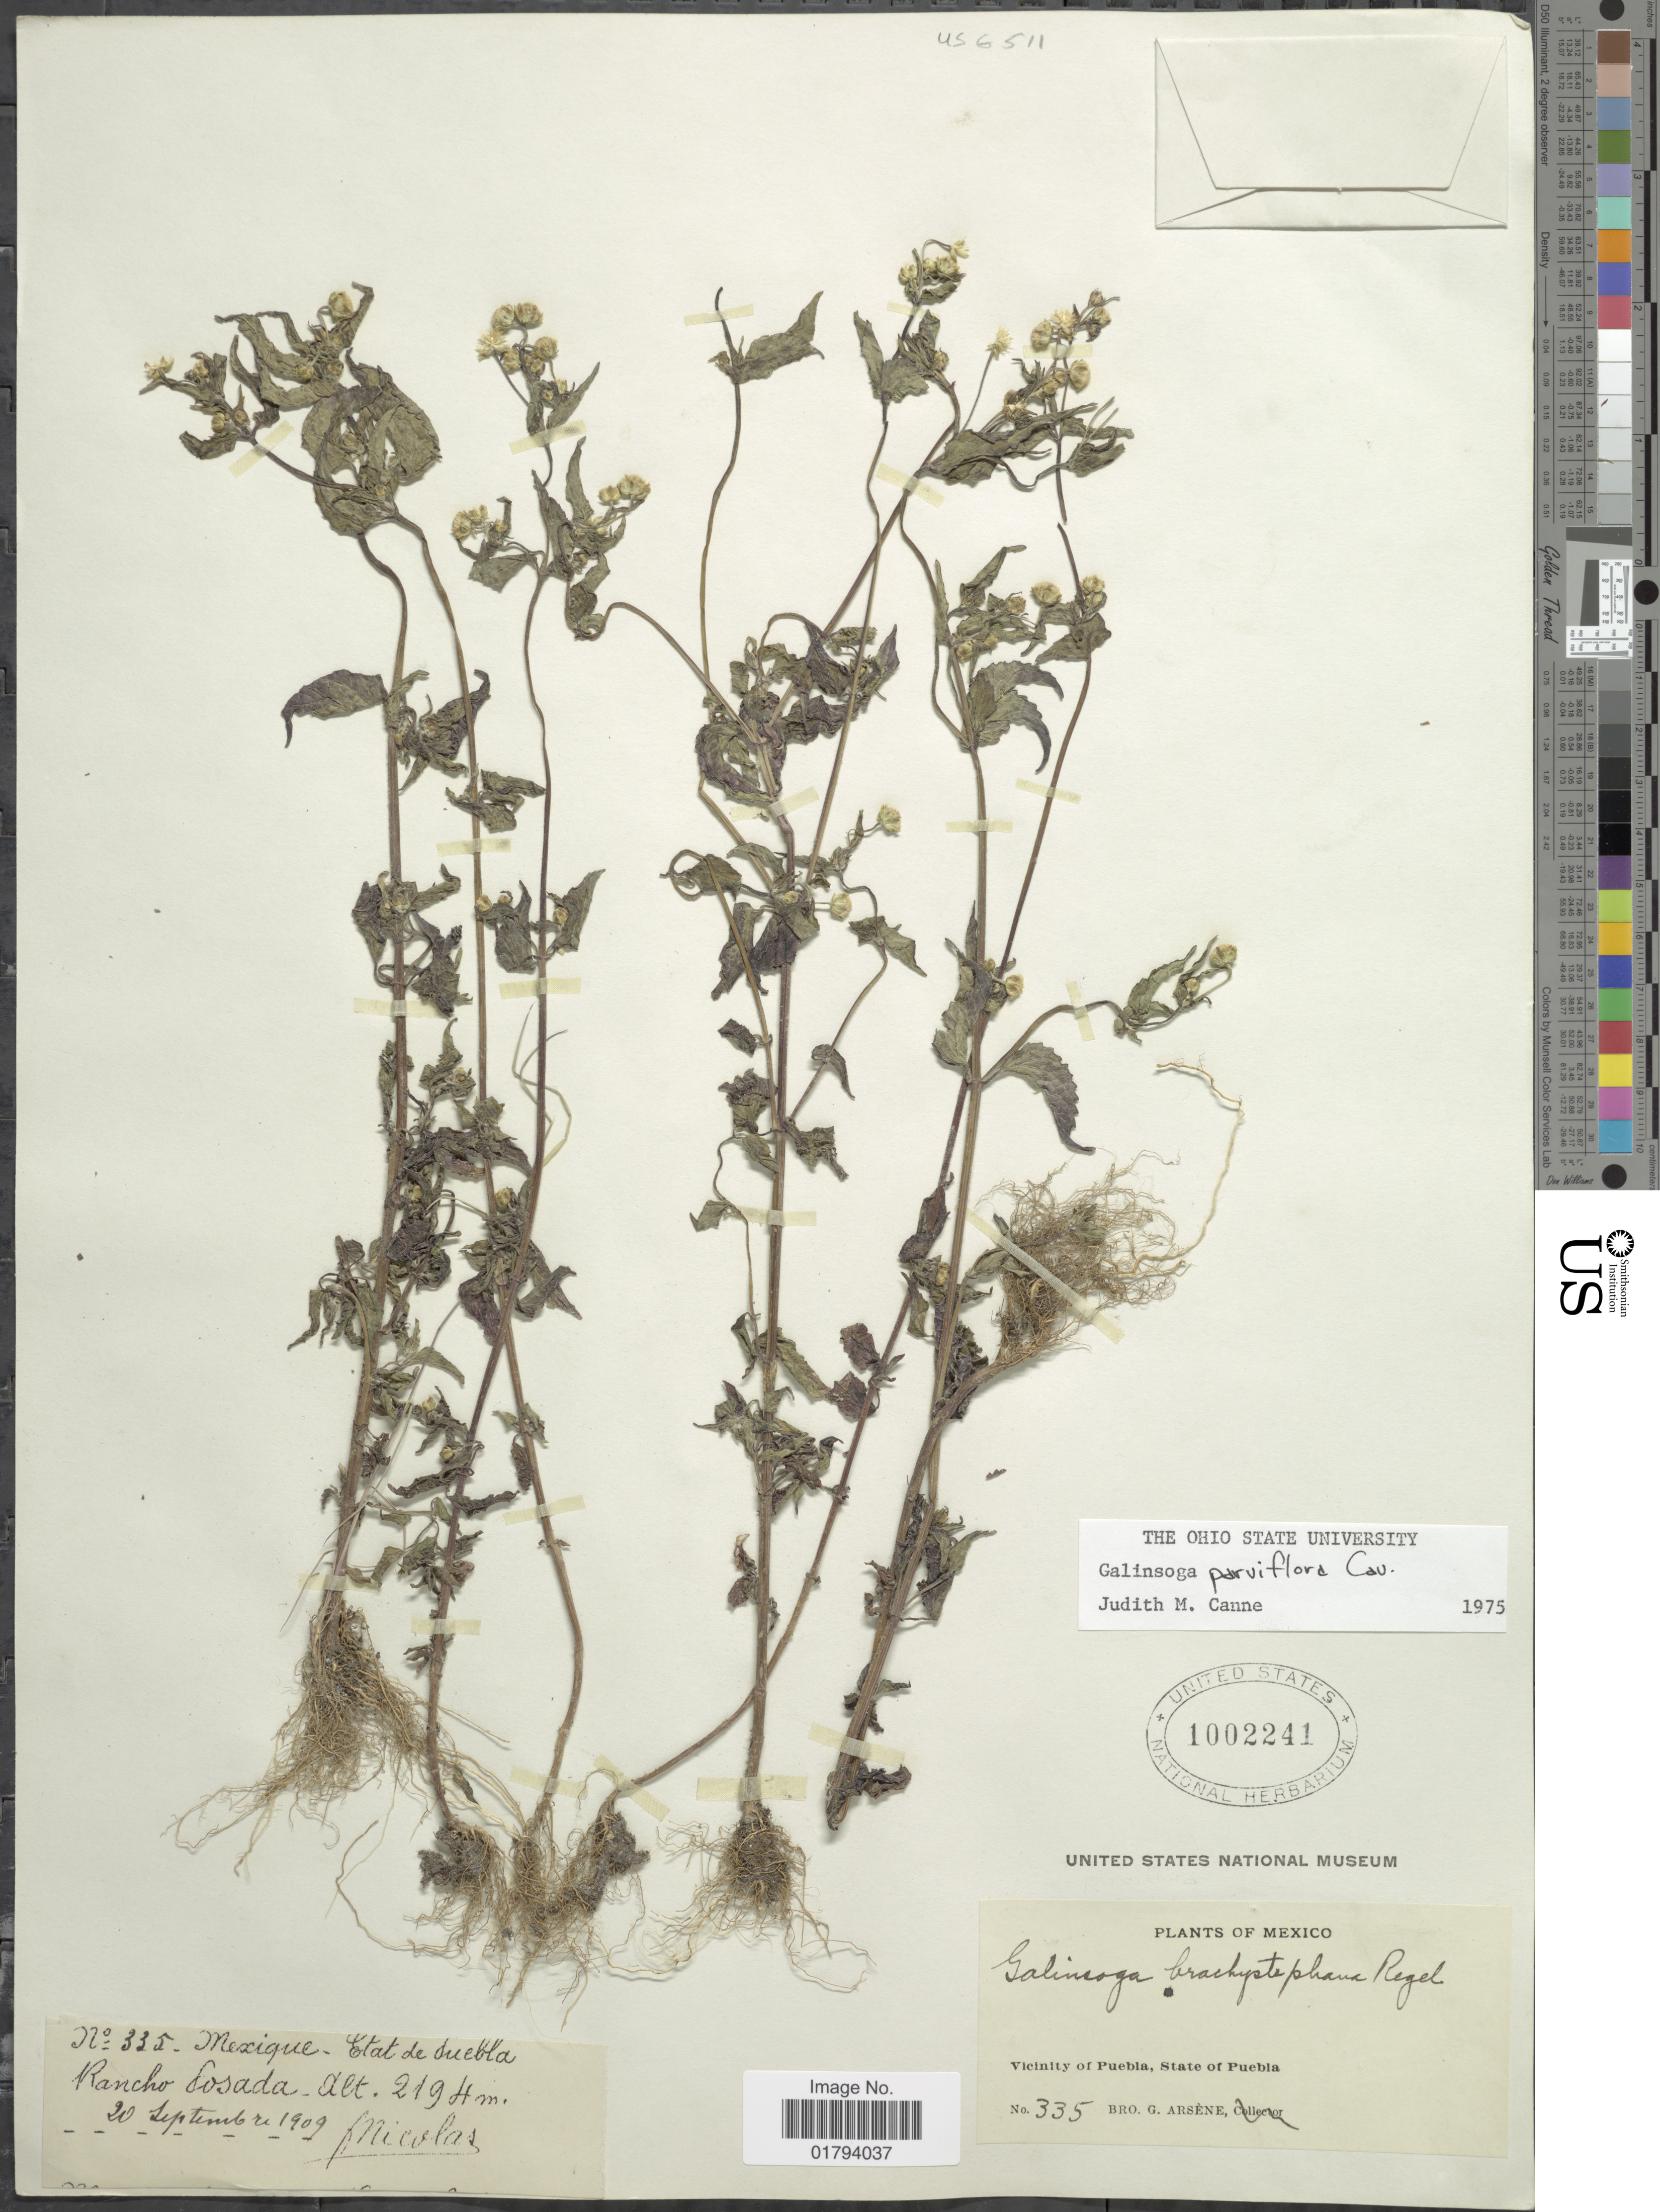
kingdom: Plantae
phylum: Tracheophyta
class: Magnoliopsida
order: Asterales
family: Asteraceae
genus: Galinsoga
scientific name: Galinsoga parviflora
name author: Cav.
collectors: Bro. G. Arsène & F. Nicolas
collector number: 335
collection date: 1909-09-20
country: Mexico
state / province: Puebla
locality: Rancho Losada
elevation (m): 2194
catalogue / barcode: US 1002241